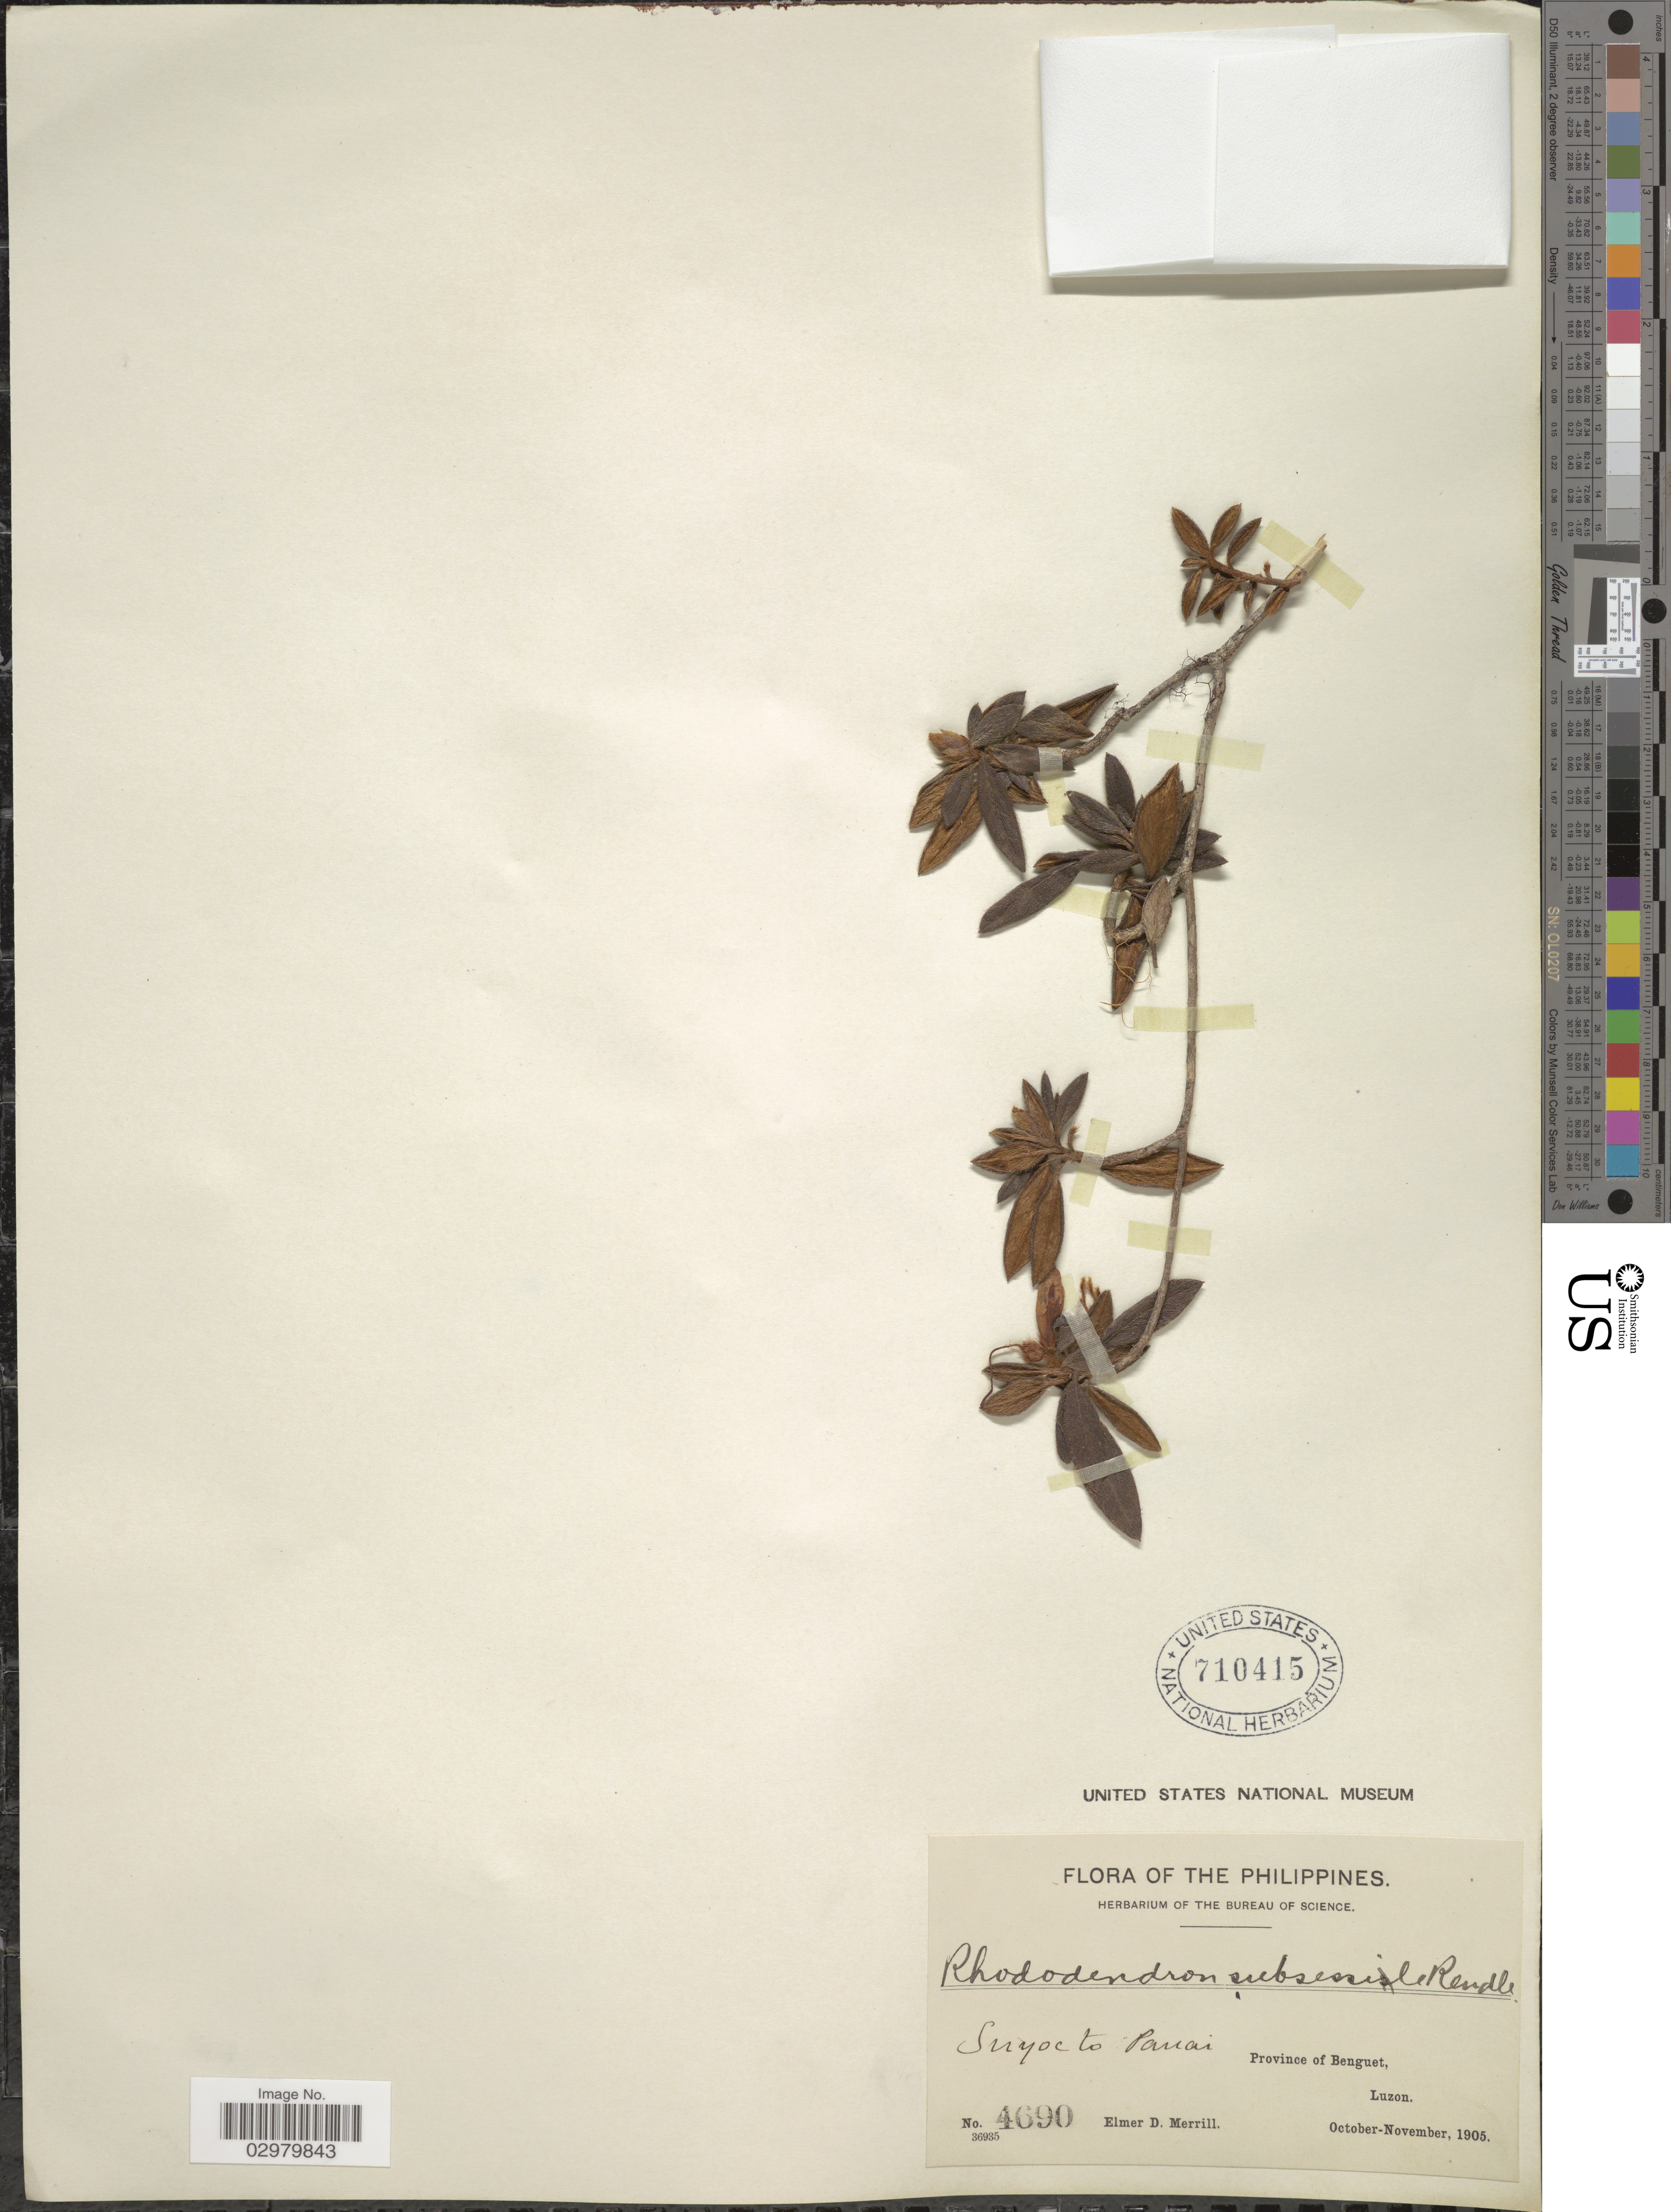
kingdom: Plantae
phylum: Tracheophyta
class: Magnoliopsida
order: Ericales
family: Ericaceae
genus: Rhododendron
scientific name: Rhododendron subsessile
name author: Rendle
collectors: E. D. Merrill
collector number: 4690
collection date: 1905-10/1905-11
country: Philippines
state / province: Cordillera (Administrative Region)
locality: Suyoc to Panai. Province of Benguet, Luzon.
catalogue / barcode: US 710415